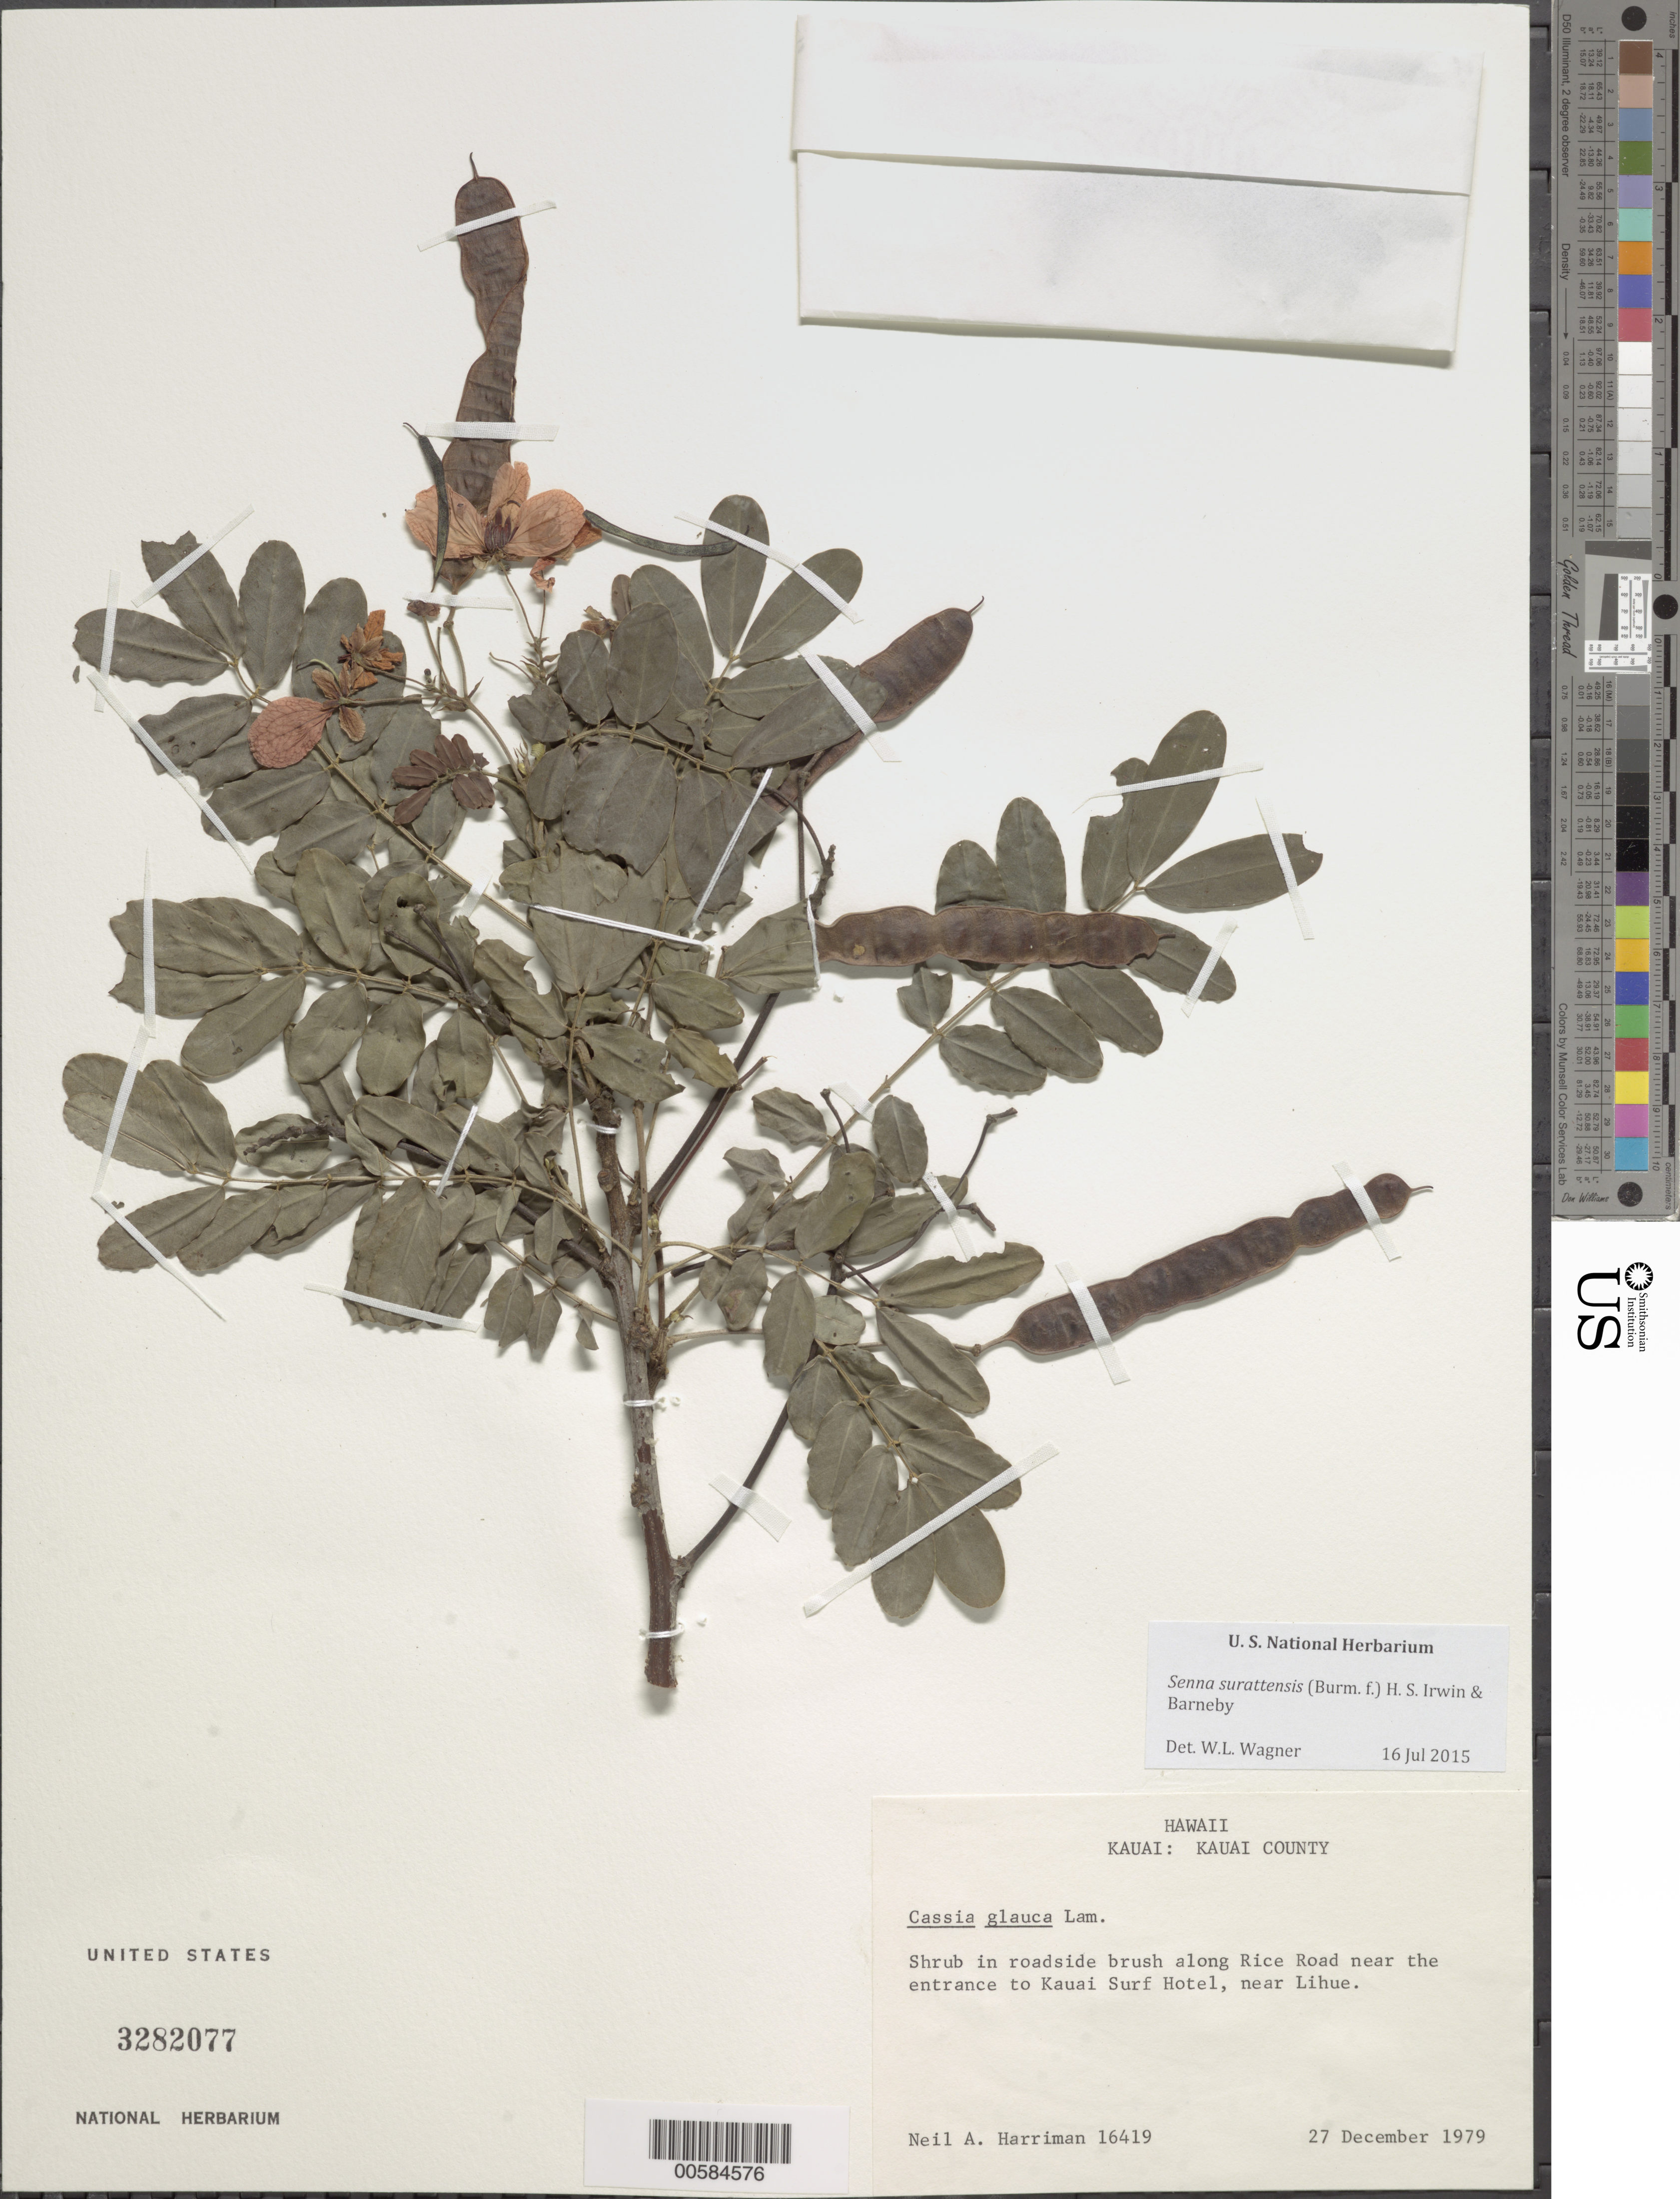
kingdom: Plantae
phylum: Tracheophyta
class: Magnoliopsida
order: Fabales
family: Fabaceae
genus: Senna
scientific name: Senna surattensis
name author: (Burm. f.) H.S. Irwin & Barneby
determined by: Wagner, W. L., (BOT), Smithsonian Institution - National Museum of Natural History (UNITED STATES)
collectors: N. A. Harriman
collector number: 16419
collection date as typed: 27 Dec 1979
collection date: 1979-12-27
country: United States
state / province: Hawaii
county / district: Kauai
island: Kaua'i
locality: Kauai County, along Rice Road near the entrance to Kauai Surf Hotel, near Lihue.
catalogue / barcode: US 3282077